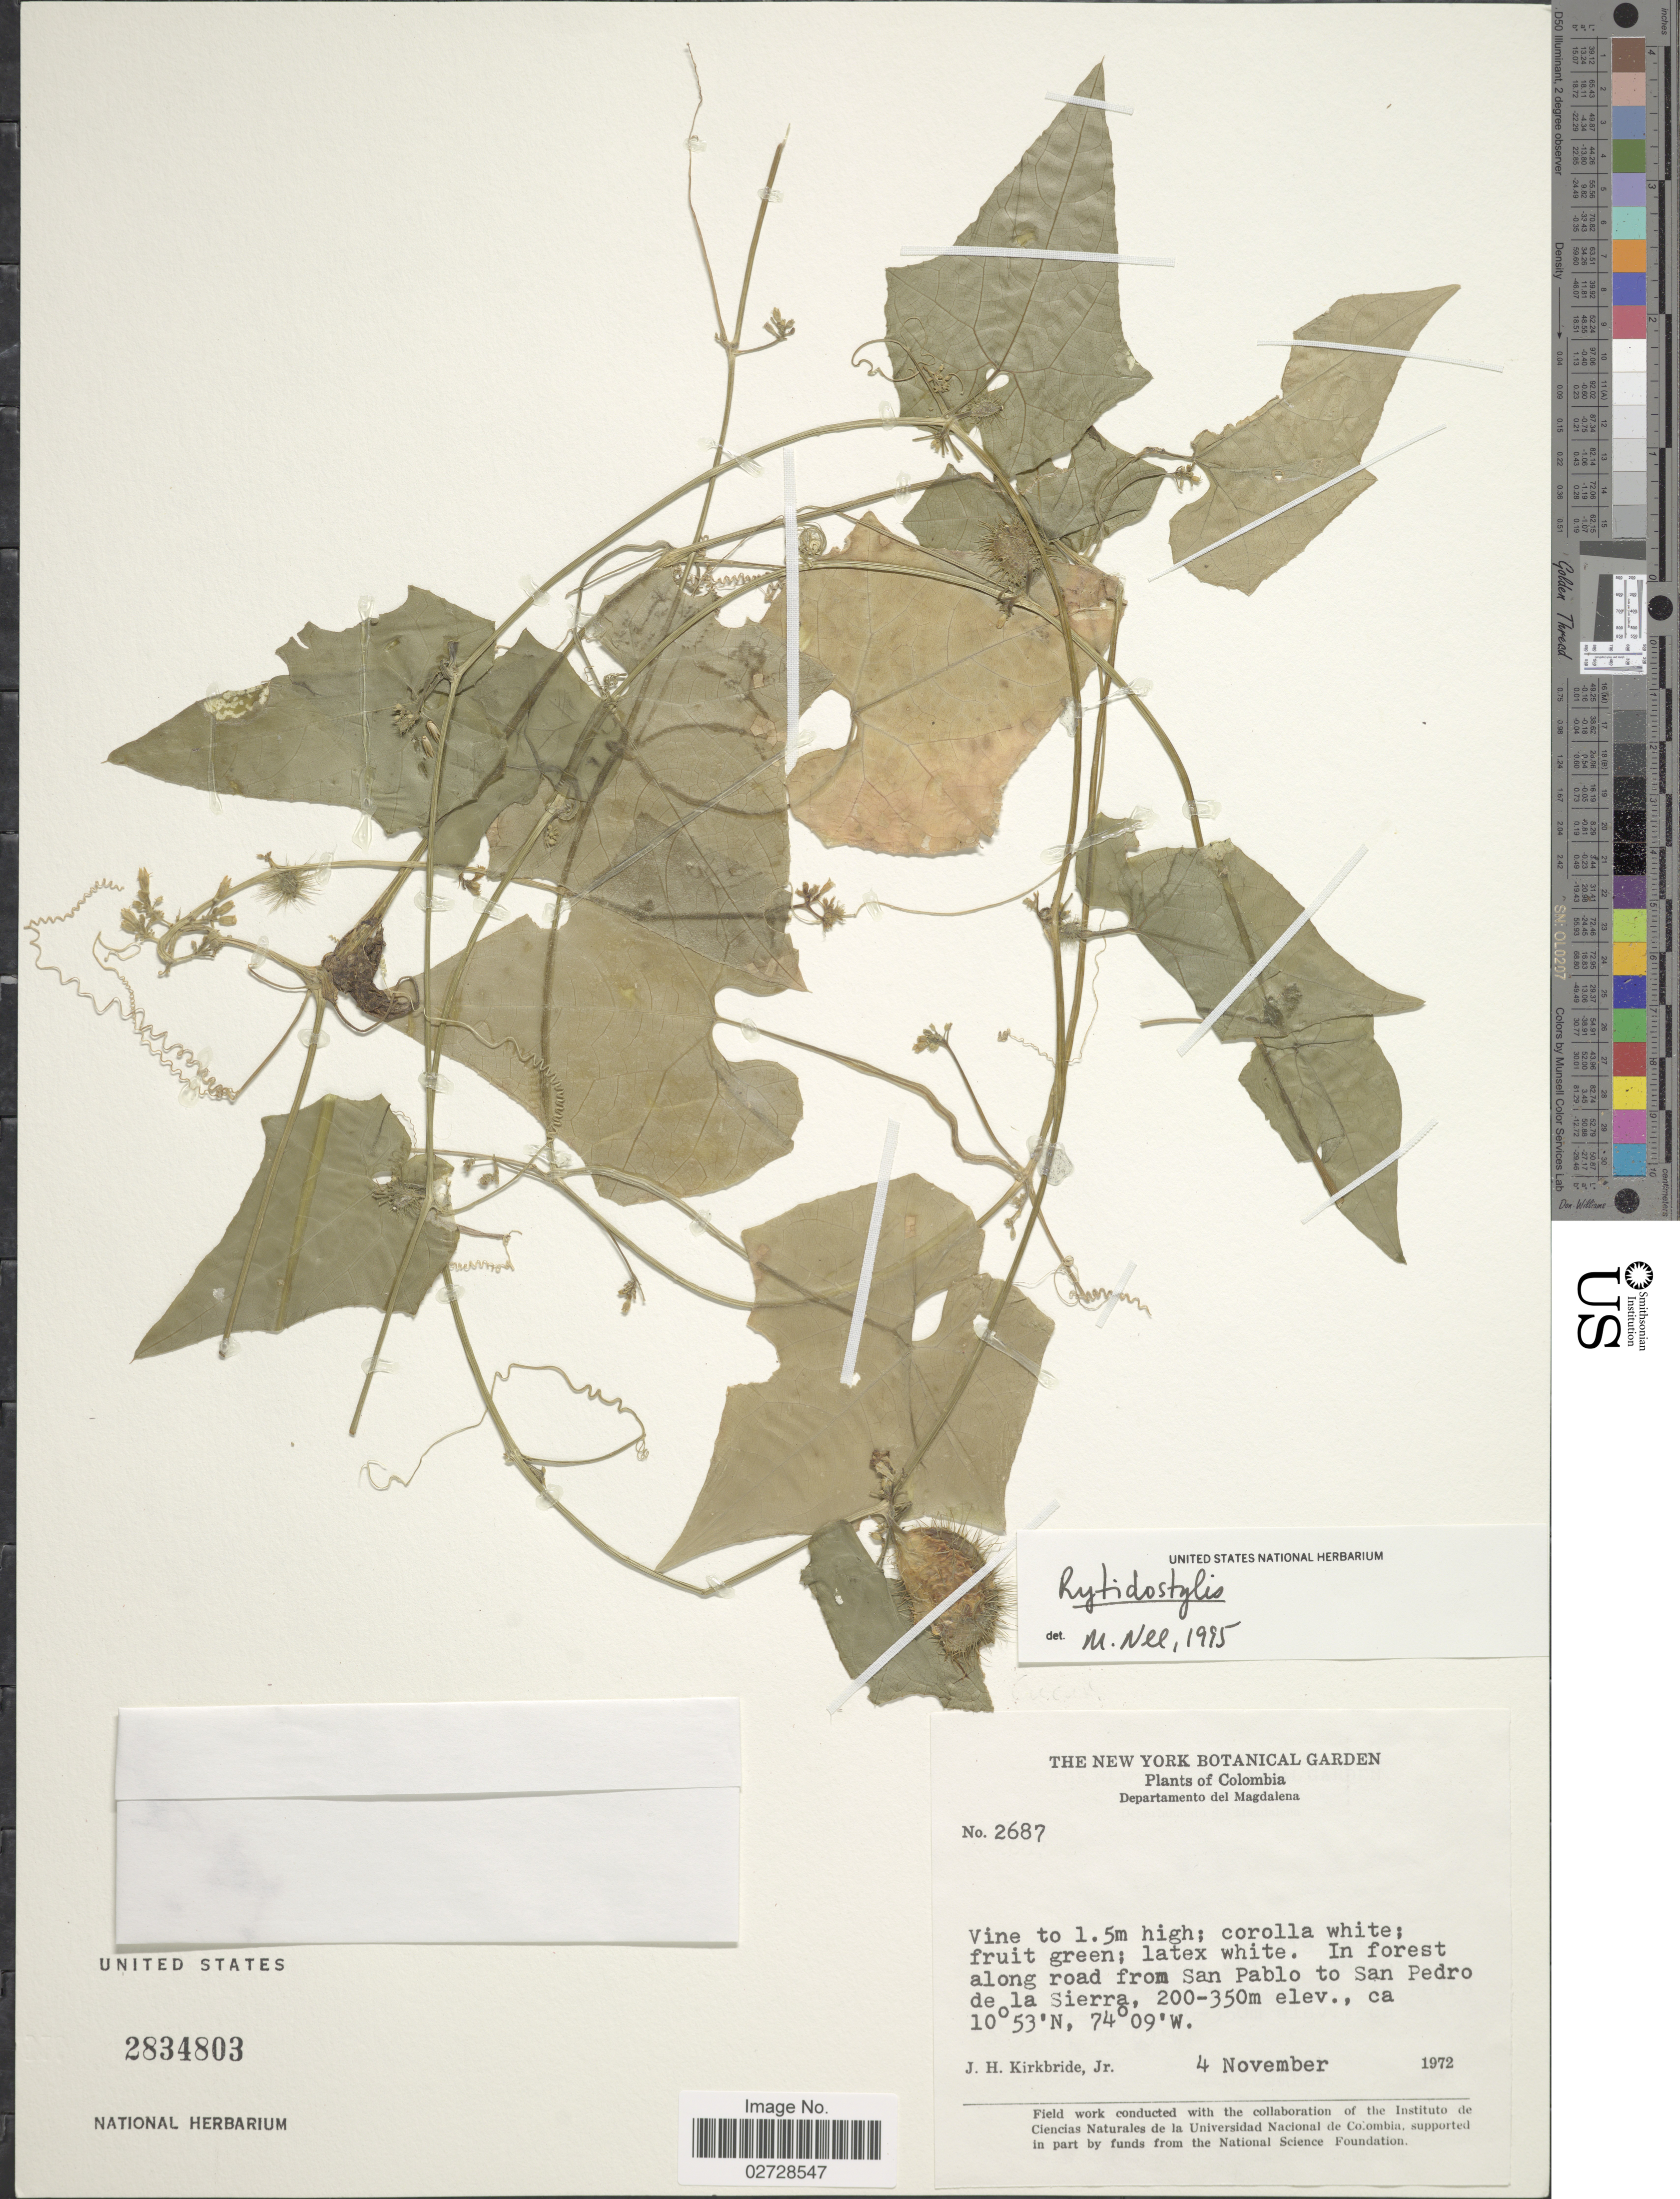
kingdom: Plantae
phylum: Tracheophyta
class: Magnoliopsida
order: Cucurbitales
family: Cucurbitaceae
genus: Cyclanthera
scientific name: Cyclanthera sp.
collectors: J. H. Kirkbride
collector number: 2687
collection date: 1972-11-04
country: Colombia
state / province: Magdalena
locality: In forest along road from San Pablo to San Pedro de la Sierra.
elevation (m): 200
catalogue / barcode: US 2834803